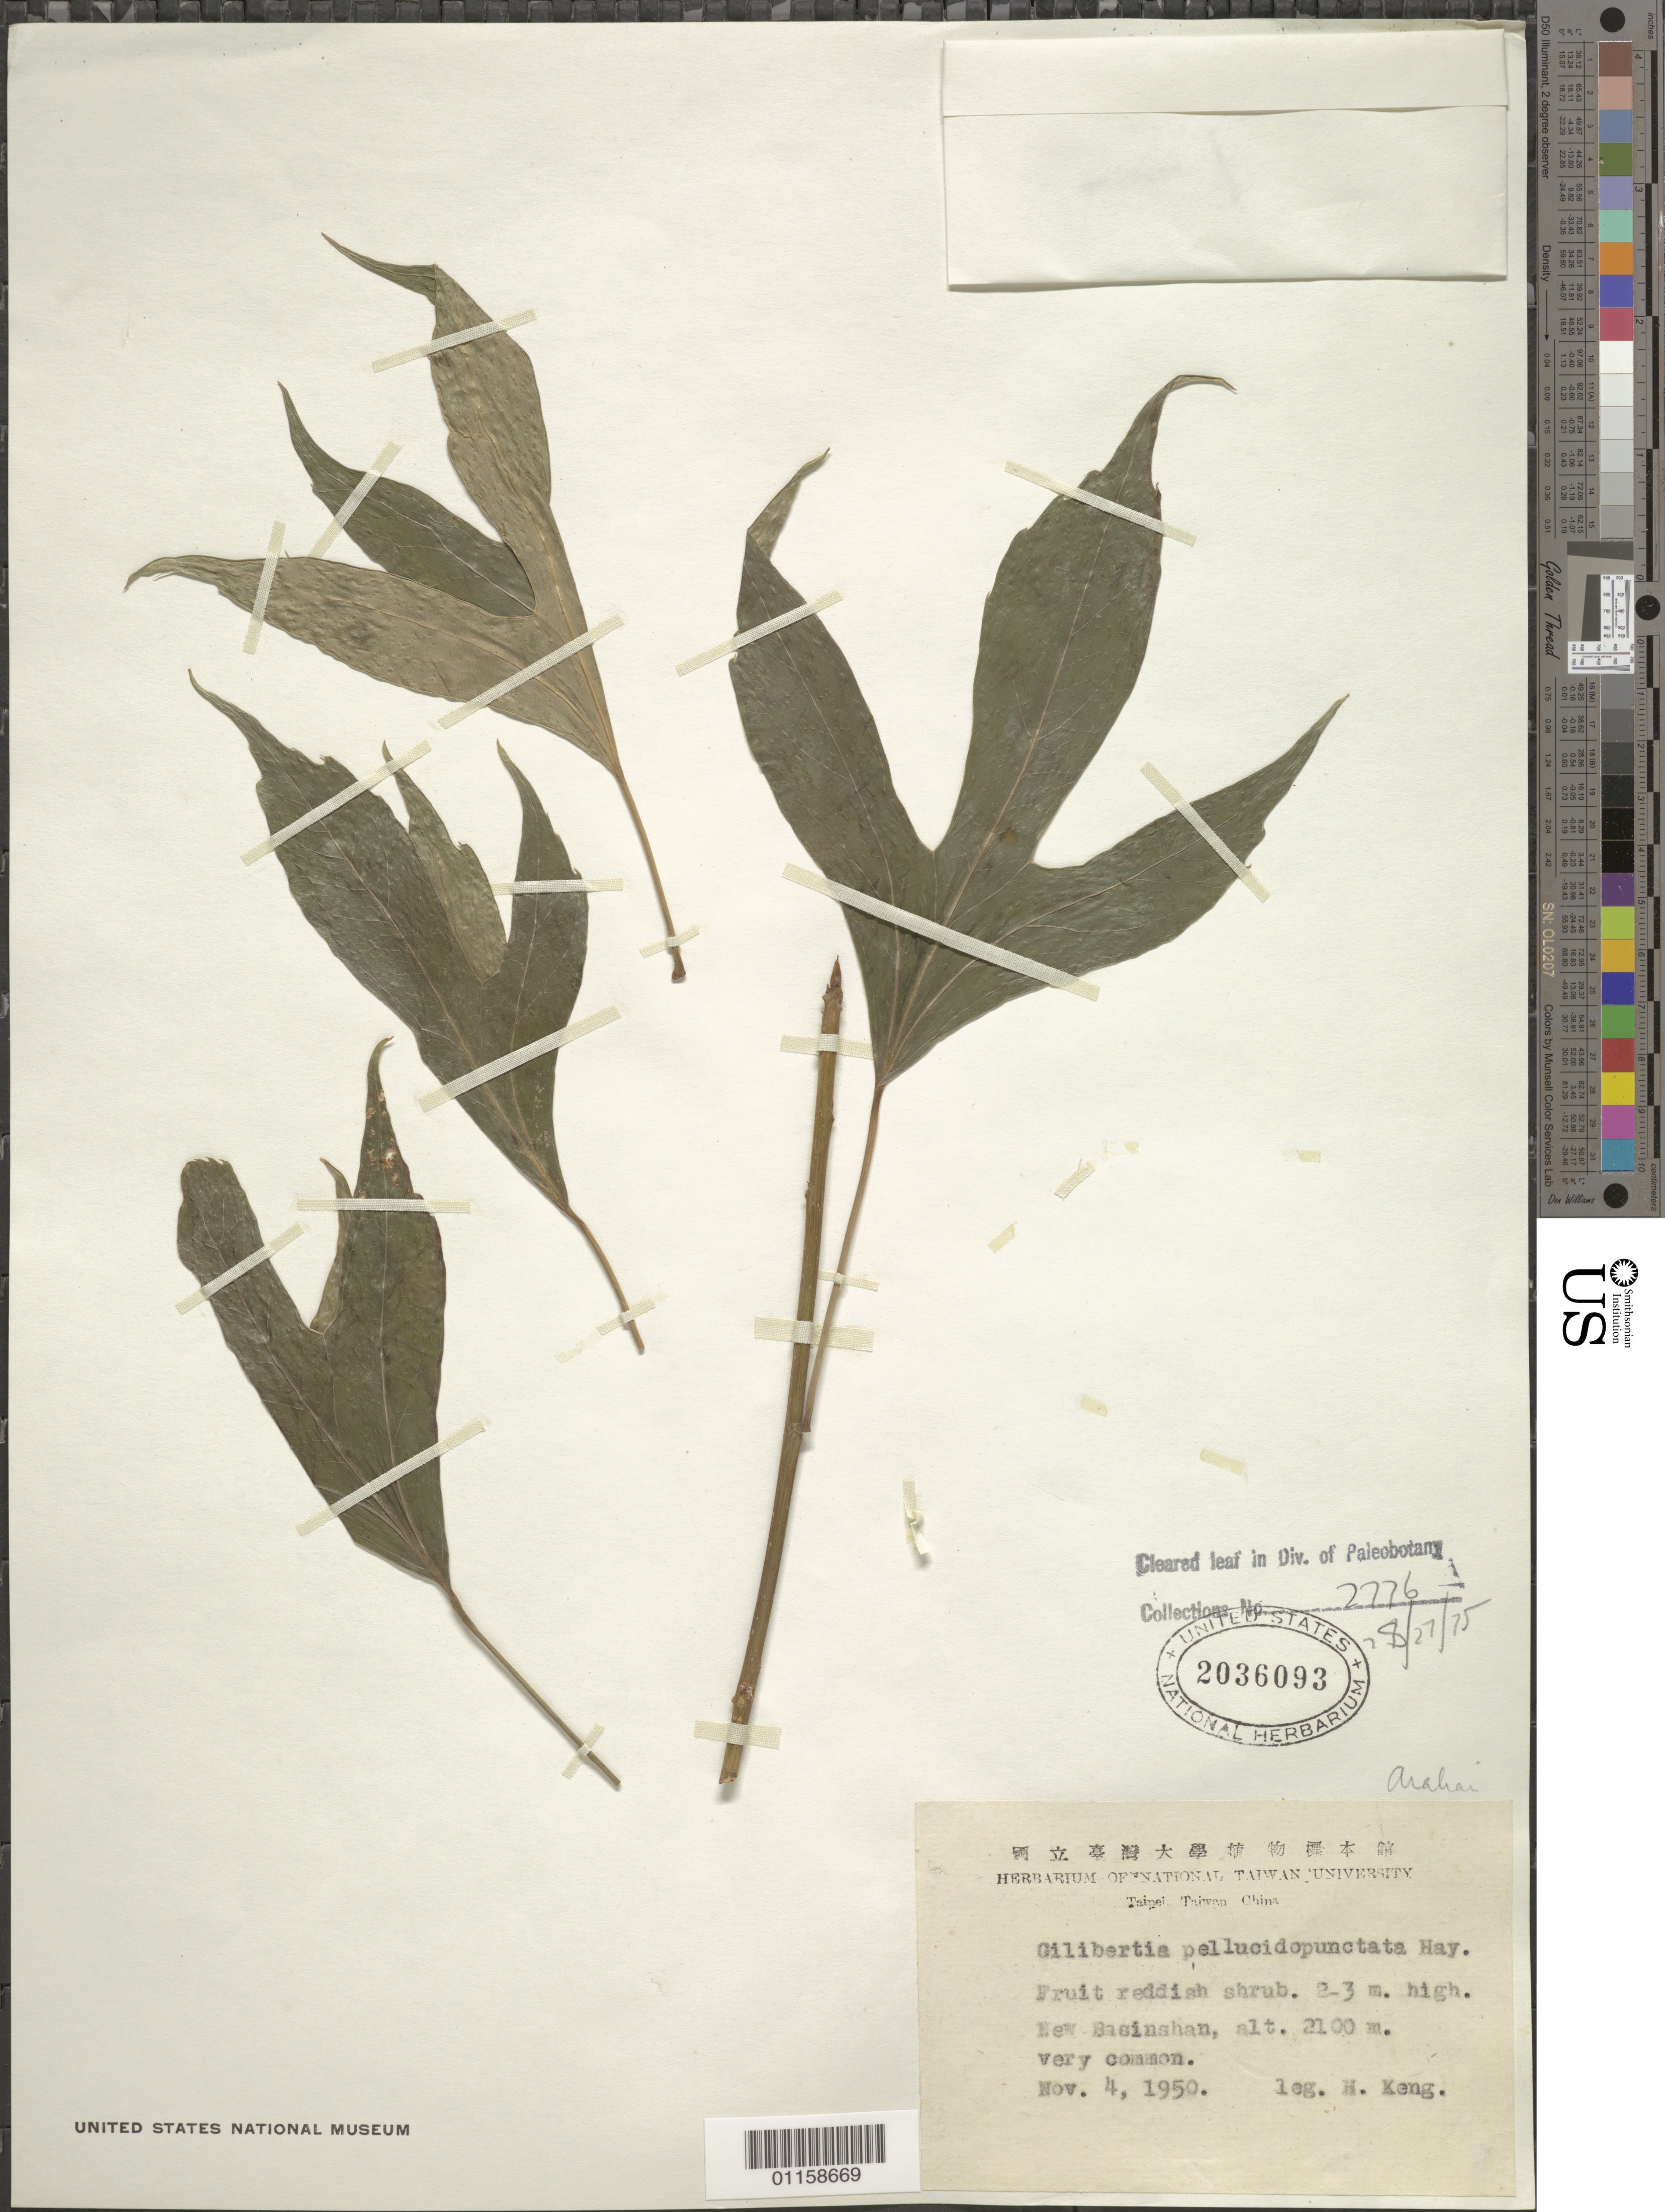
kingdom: Plantae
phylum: Tracheophyta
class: Magnoliopsida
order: Apiales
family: Araliaceae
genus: Dendropanax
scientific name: Dendropanax pellucidopunctatus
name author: (Hayata) Kaneh.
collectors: H. Keng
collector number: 2776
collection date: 1950-11-04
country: Taiwan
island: Taiwan [Formosa]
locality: New Basinshan.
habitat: Very common.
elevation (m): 2100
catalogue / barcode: US 2036093